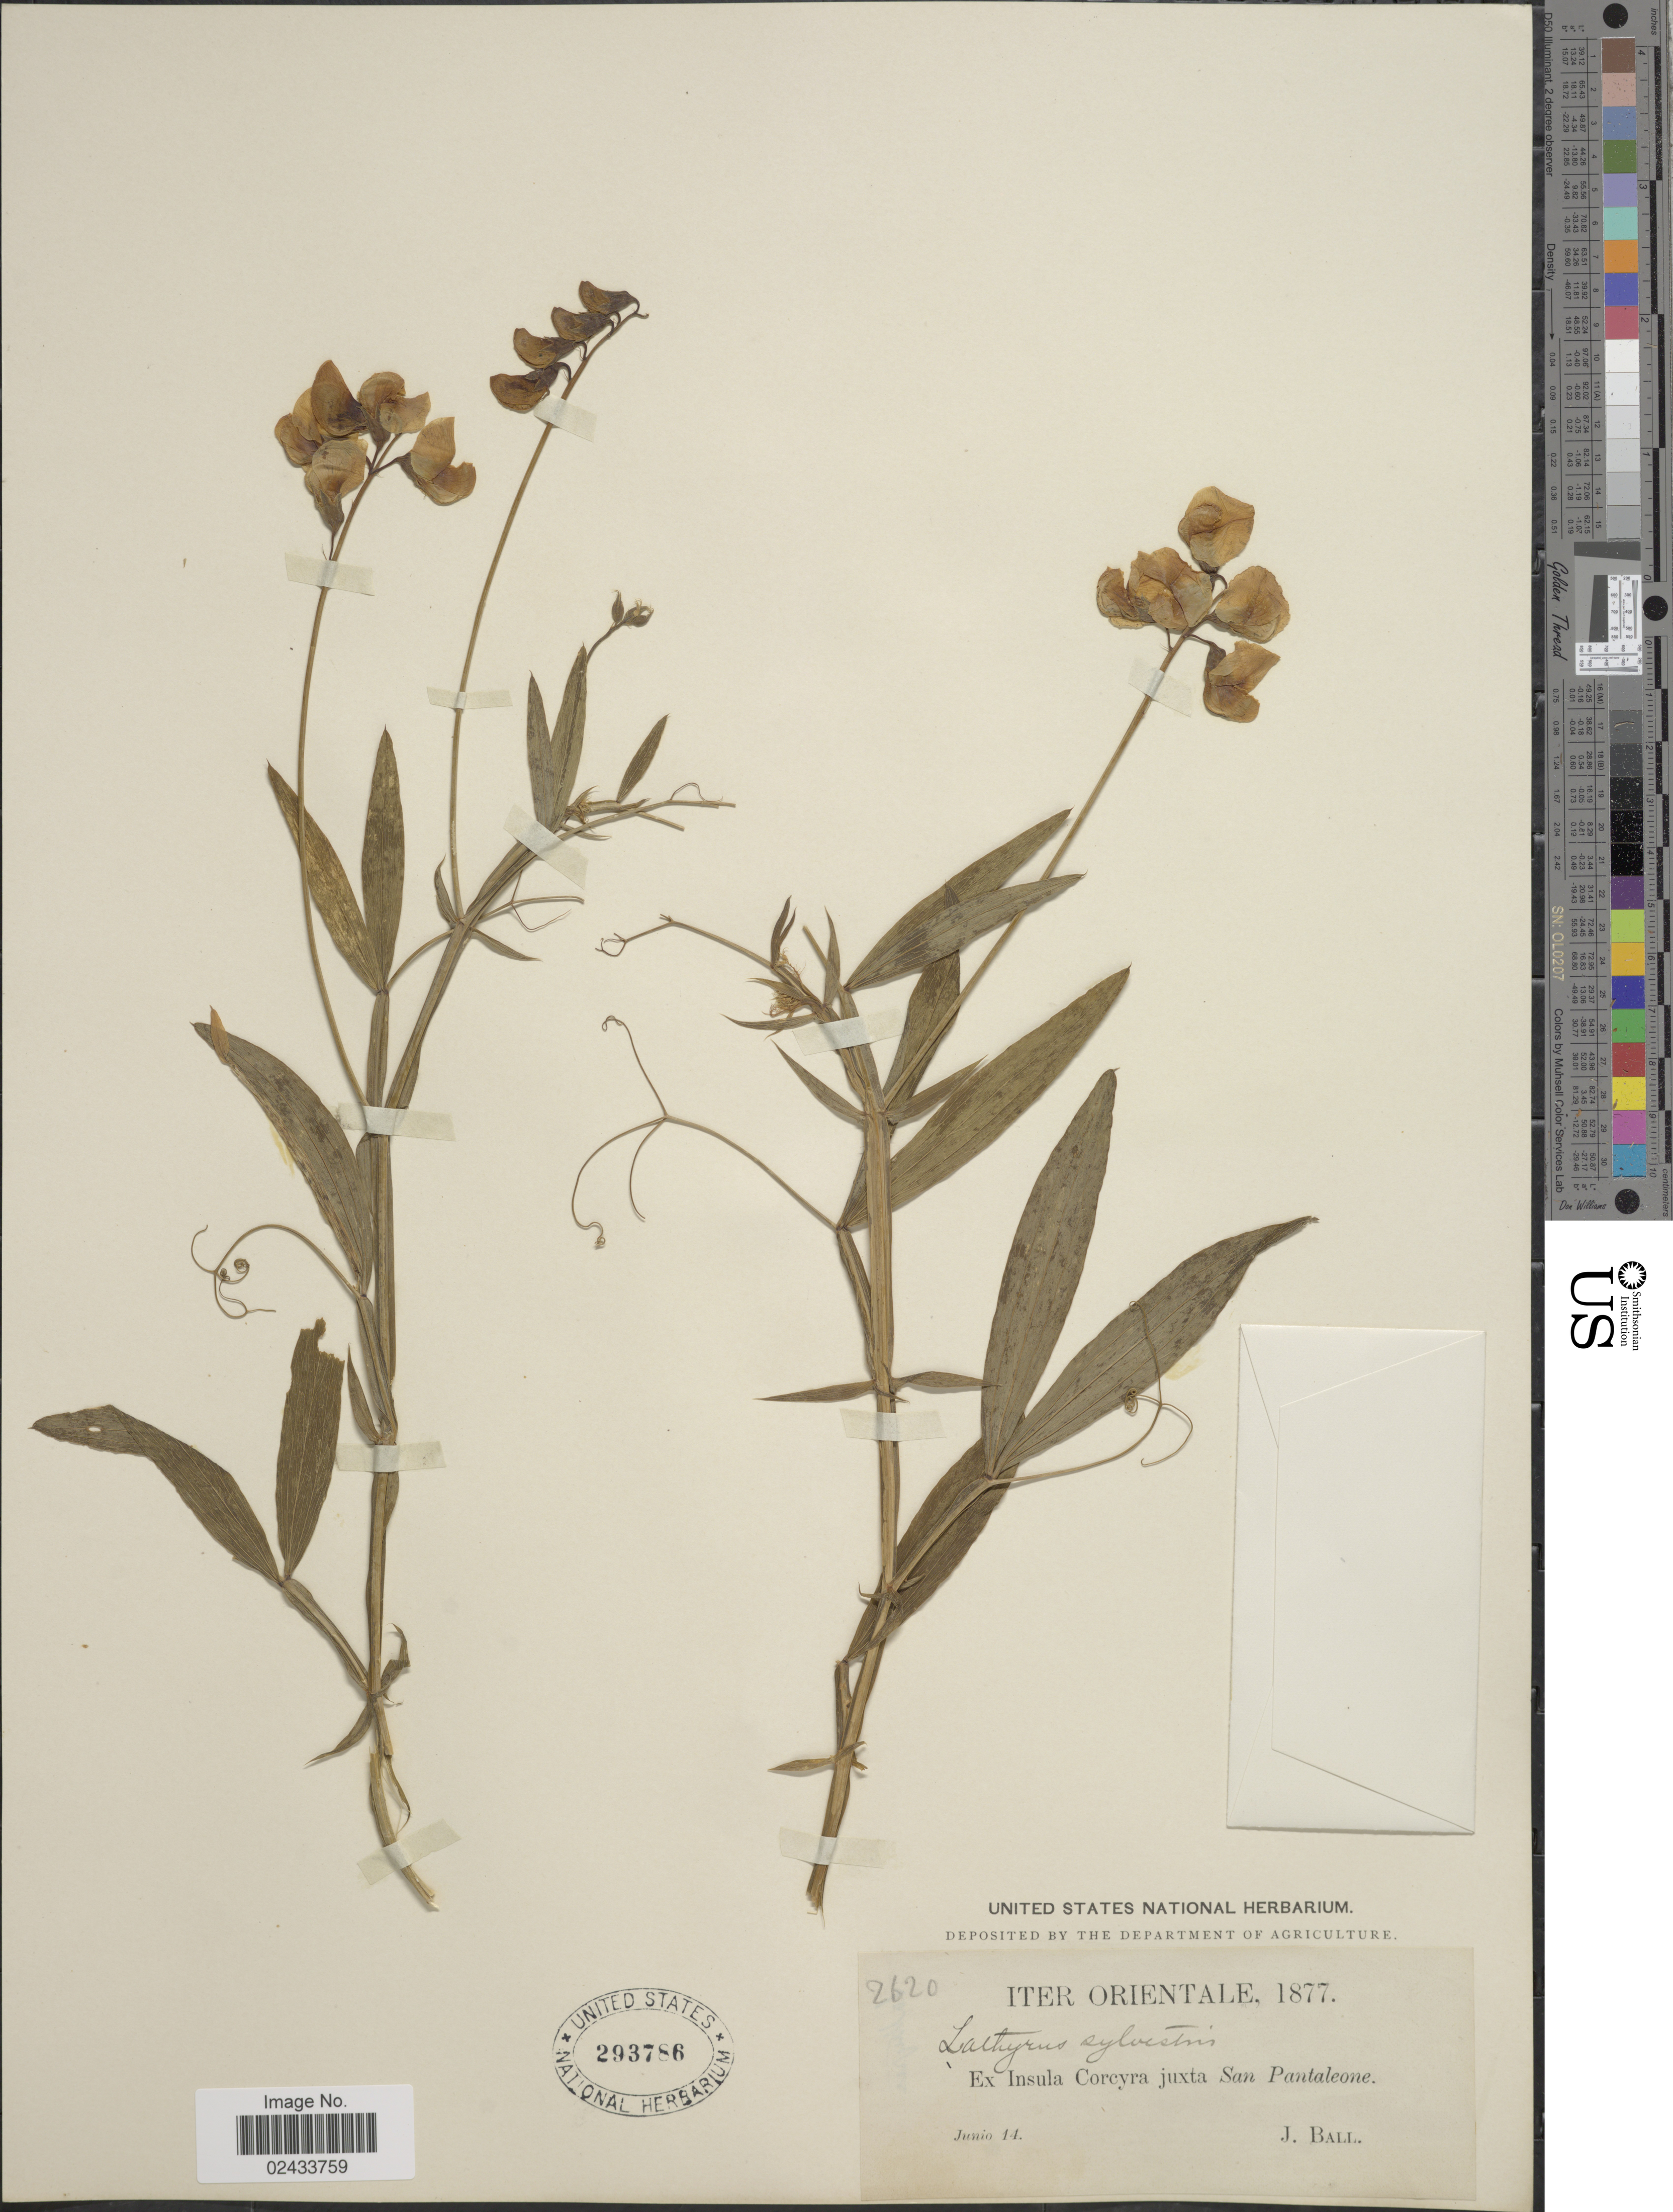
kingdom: Plantae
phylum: Tracheophyta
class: Magnoliopsida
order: Fabales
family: Fabaceae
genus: Lathyrus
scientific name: Lathyrus sylvestris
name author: L.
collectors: J. Ball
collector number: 2620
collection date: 1877-06-14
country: Greece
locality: Iter Orientale, Insula Corcyra juxta San Pantaleone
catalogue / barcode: US 293786